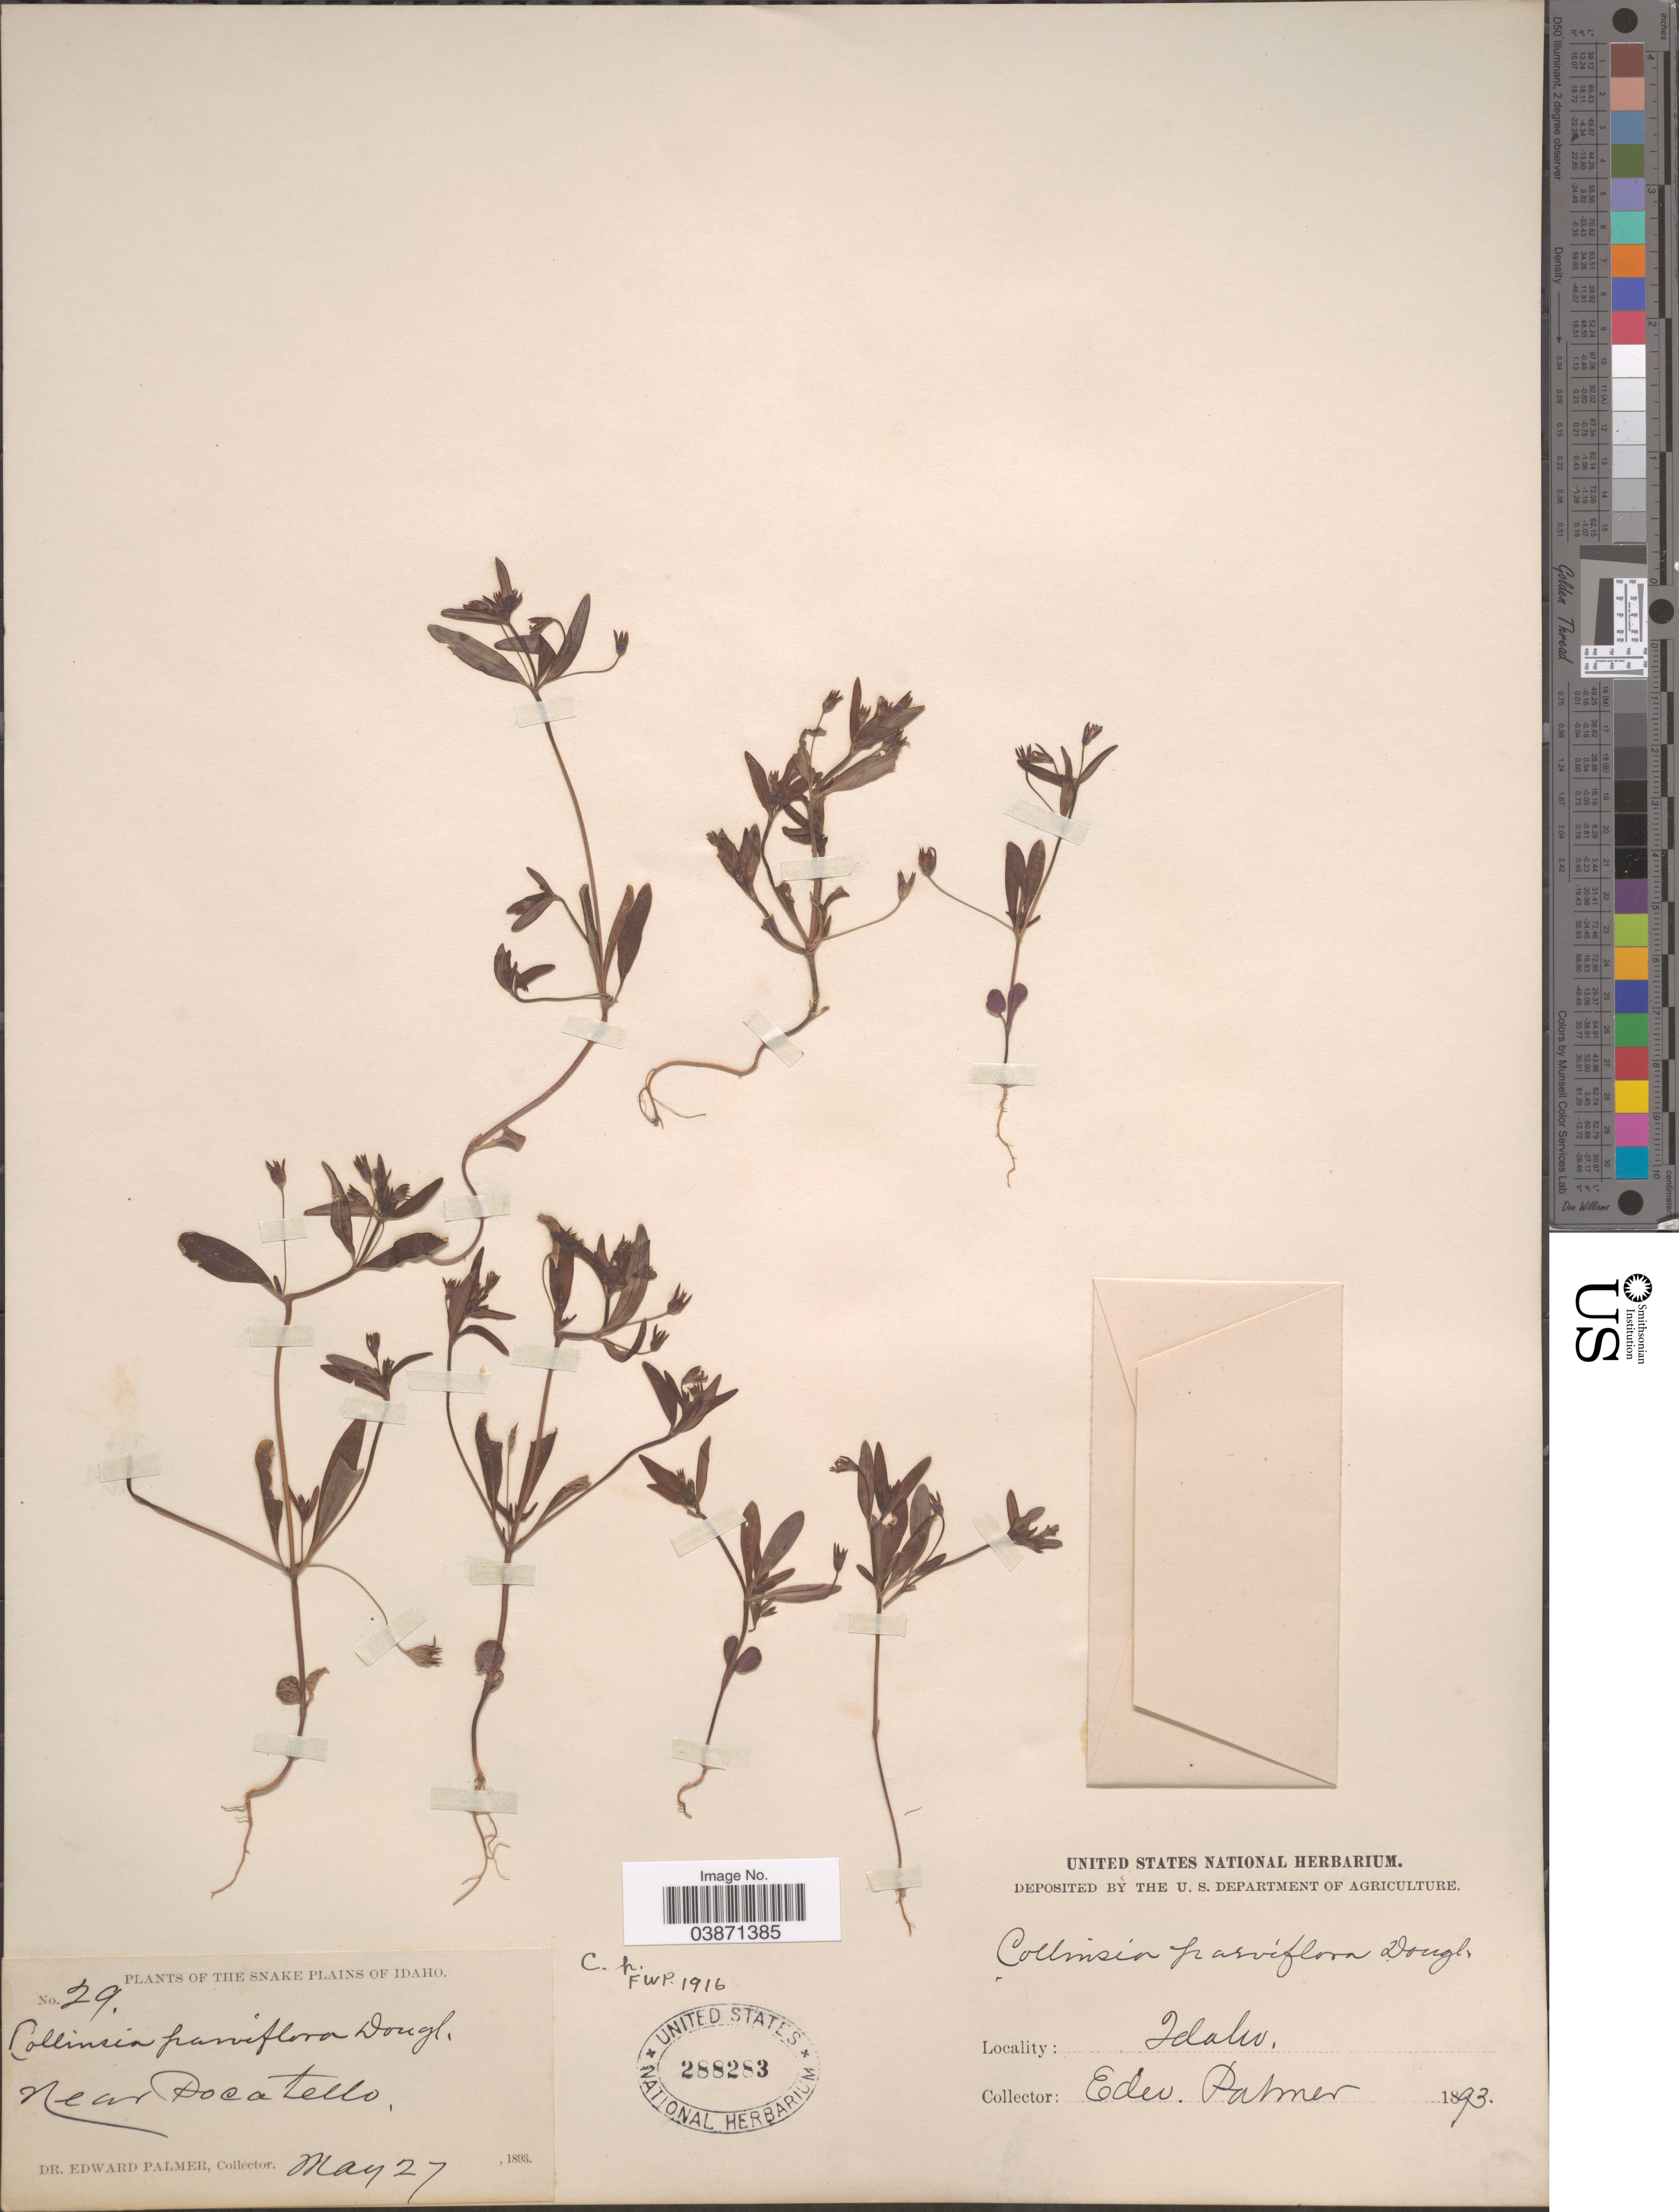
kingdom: Plantae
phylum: Tracheophyta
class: Magnoliopsida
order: Lamiales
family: Plantaginaceae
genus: Collinsia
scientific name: Collinsia parviflora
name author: Douglas ex Lindl.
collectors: E. Palmer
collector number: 29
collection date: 1893-05-27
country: United States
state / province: Idaho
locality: The Snake Plains of Idaho. Near Pocatello.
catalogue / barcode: US 288283